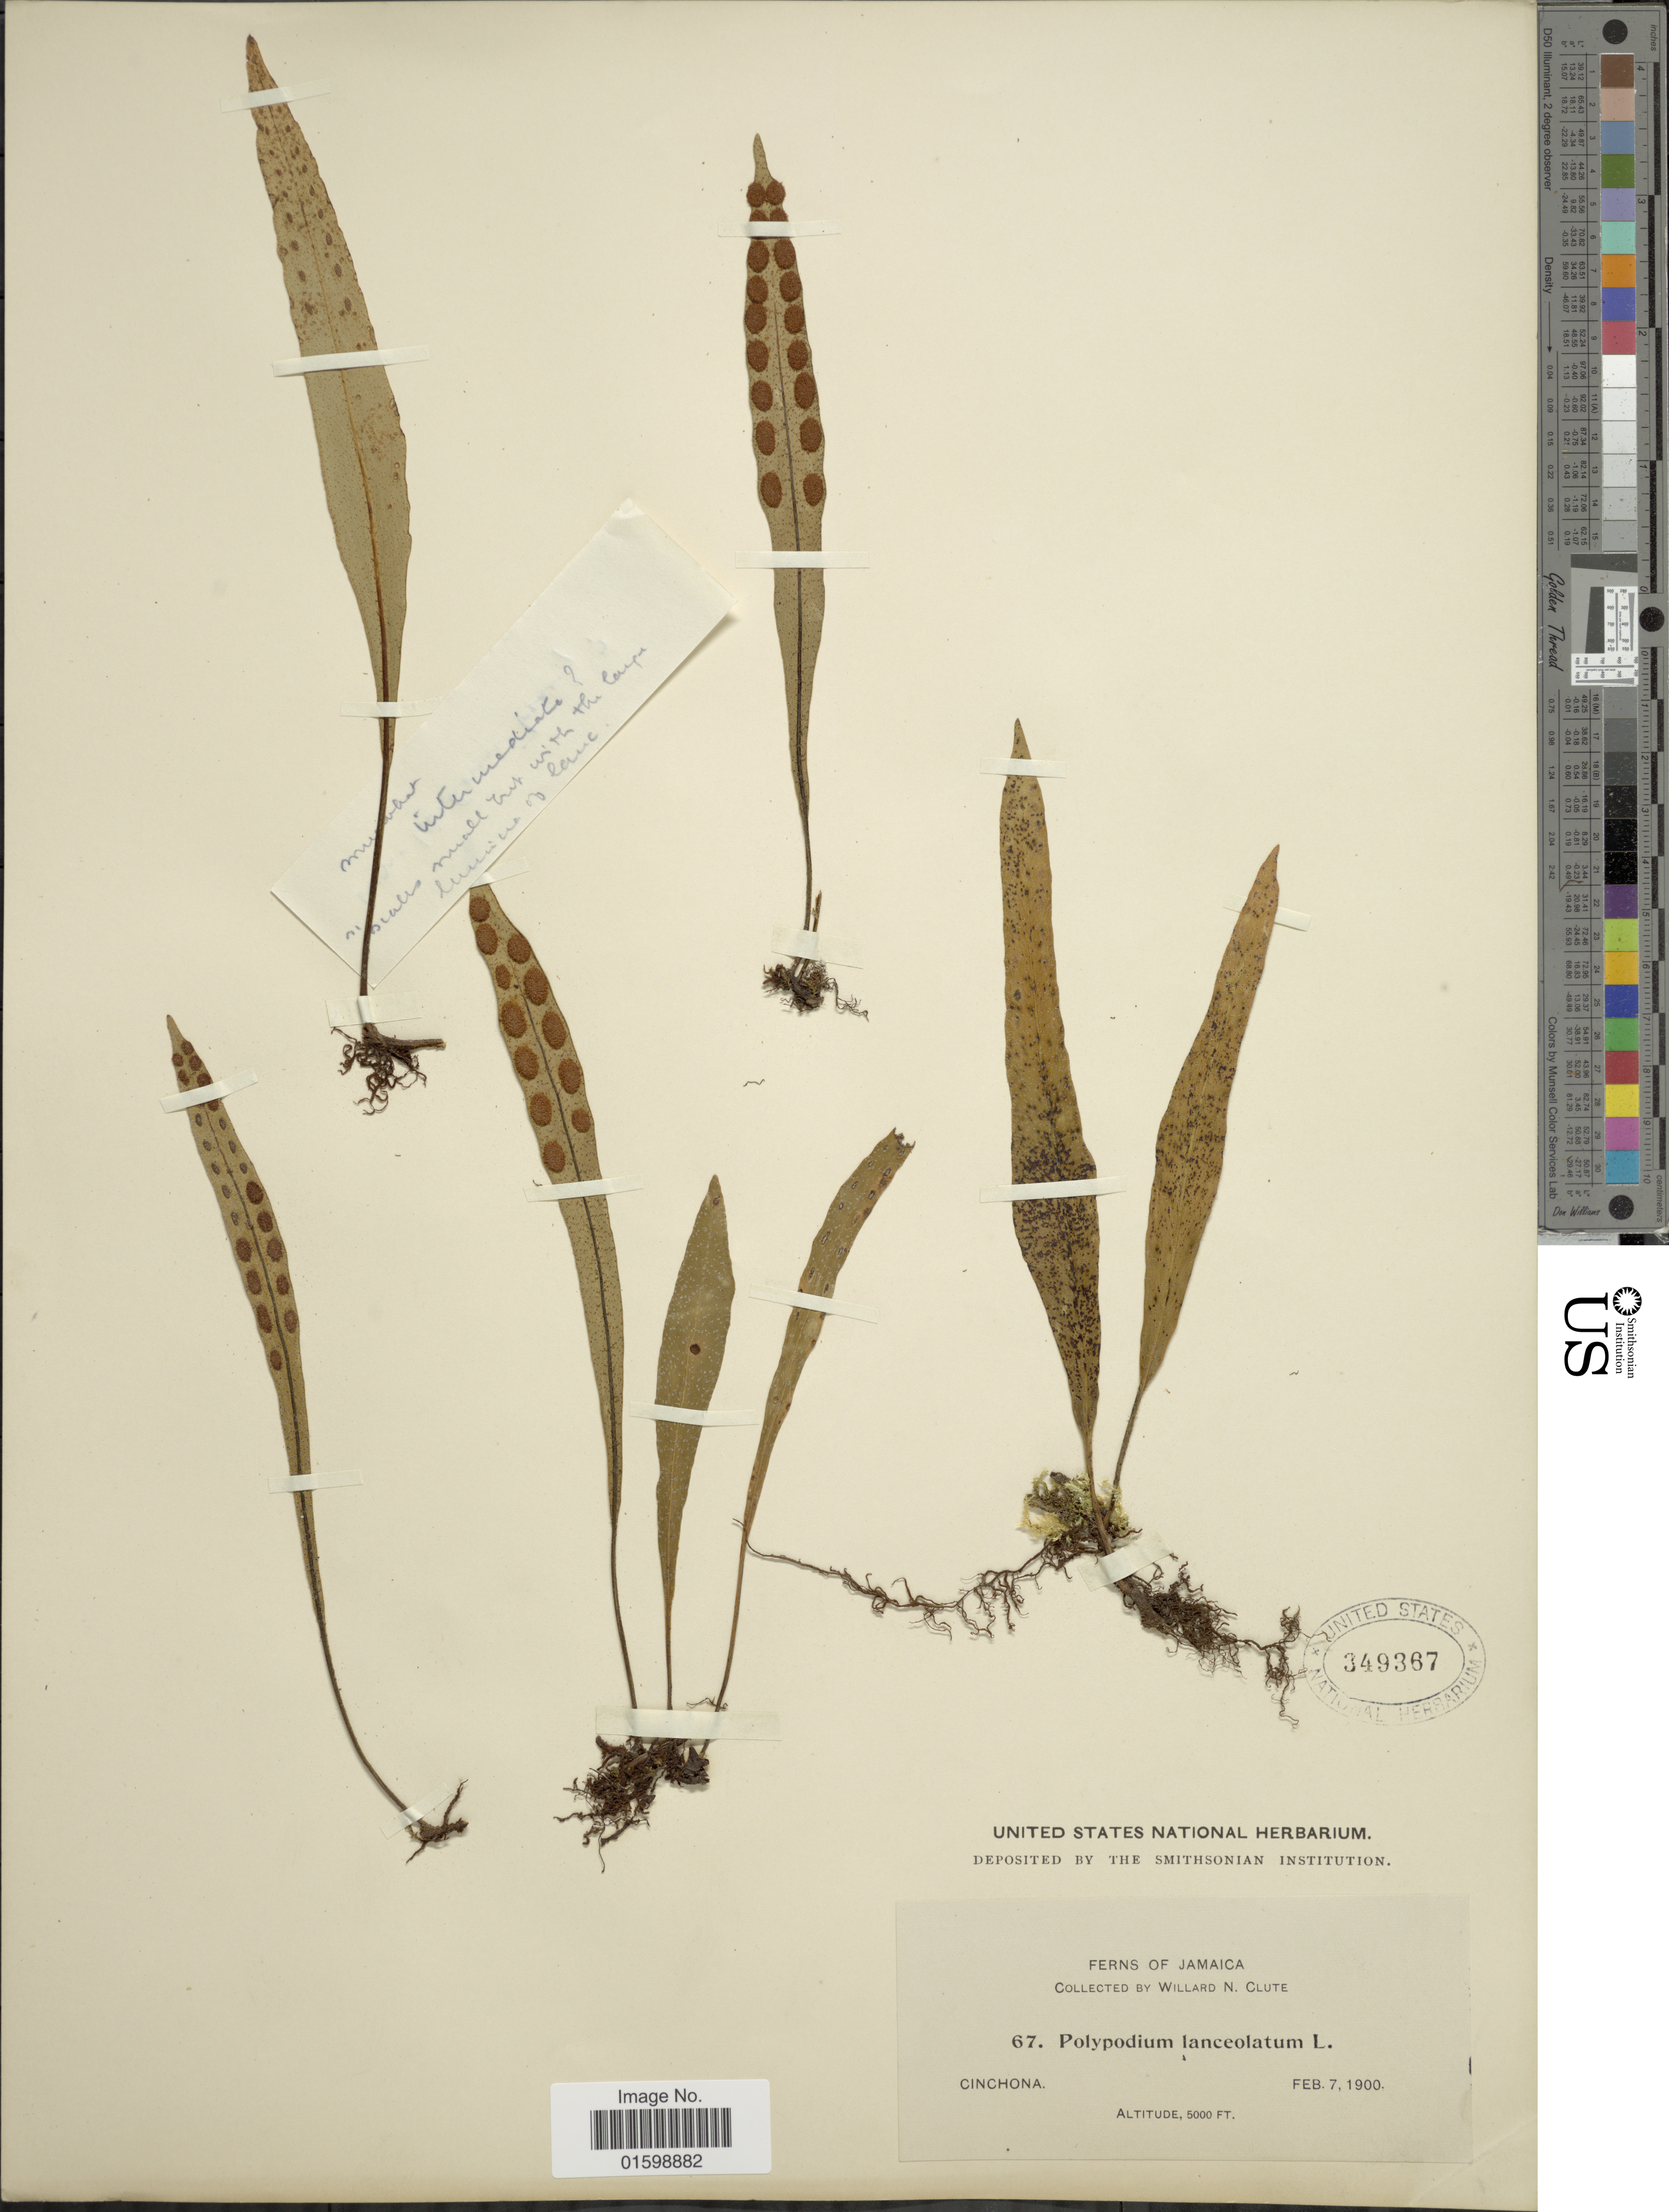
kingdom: Plantae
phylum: Tracheophyta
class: Polypodiopsida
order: Polypodiales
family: Polypodiaceae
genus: Pleopeltis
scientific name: Pleopeltis marginata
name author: A.R. Sm. & Tejero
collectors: W. N. Clute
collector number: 67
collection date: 1900-02-07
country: Jamaica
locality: Cinchona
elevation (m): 1524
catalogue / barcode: US 349367